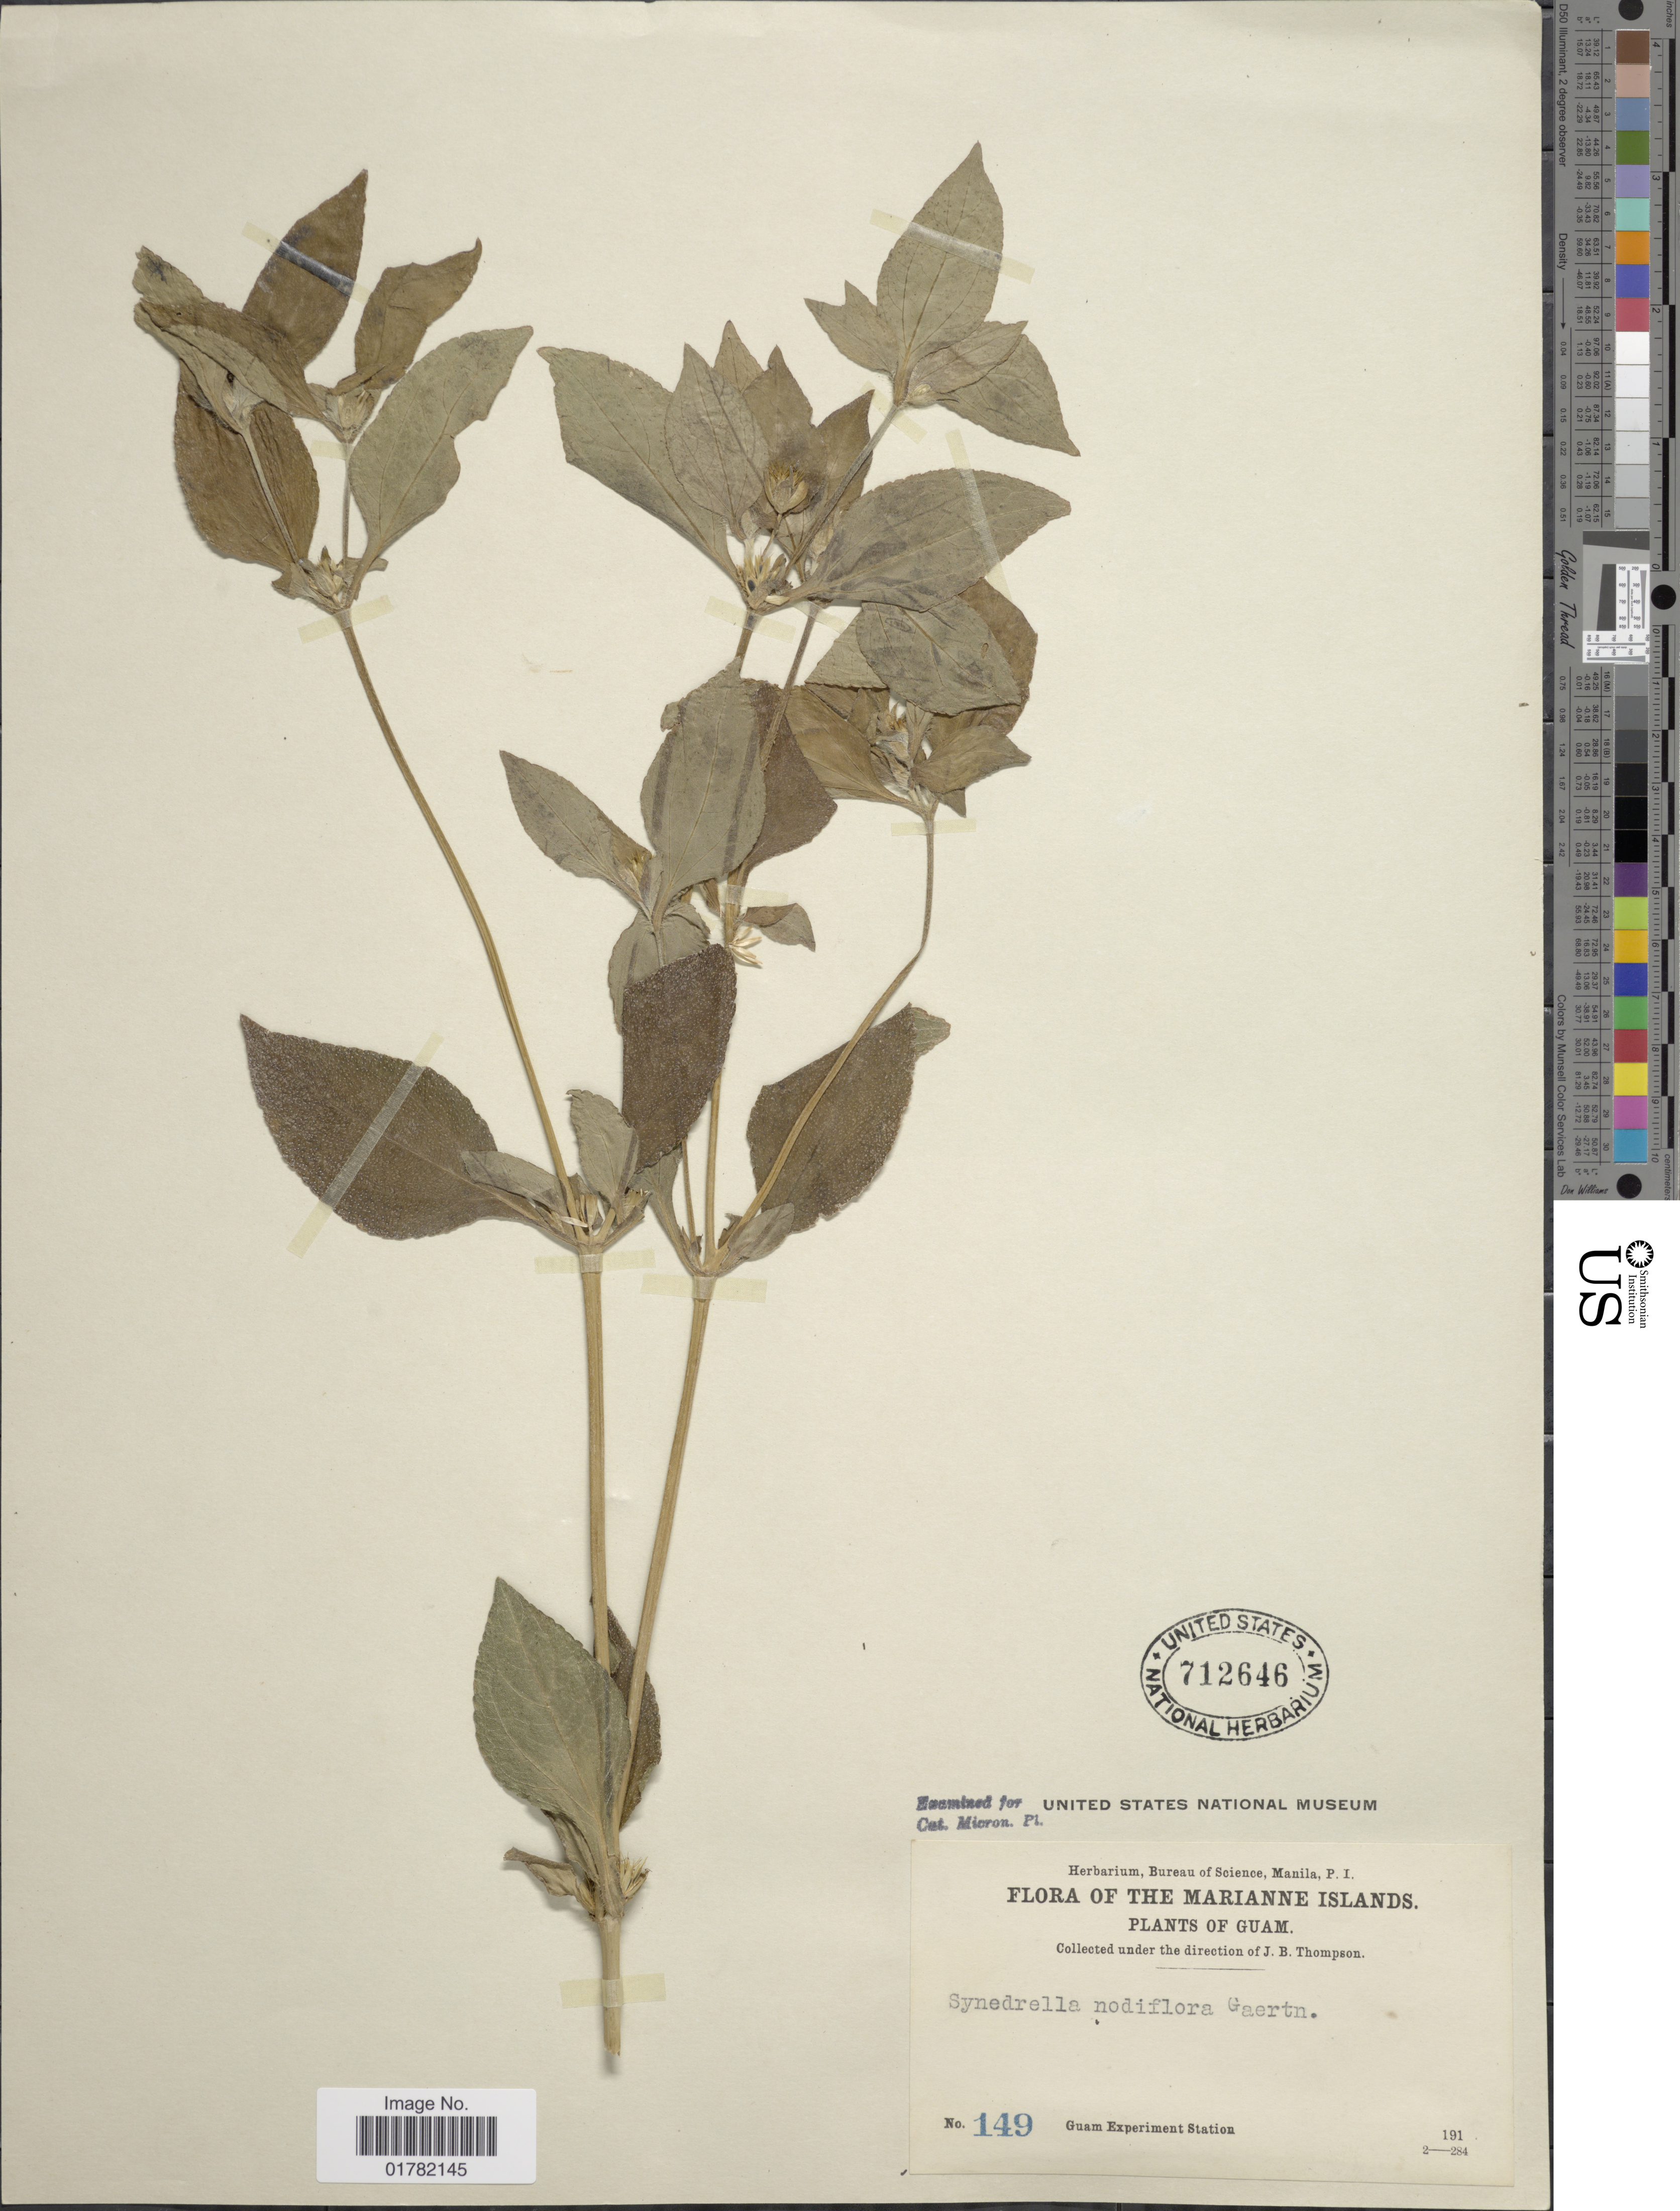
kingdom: Plantae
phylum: Tracheophyta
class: Magnoliopsida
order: Asterales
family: Asteraceae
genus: Synedrella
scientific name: Synedrella nodiflora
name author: (L.) Gaertn.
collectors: J. B. Thompson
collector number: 149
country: Guam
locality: The Marianne Islands, Guam Experiment Station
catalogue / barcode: US 712646